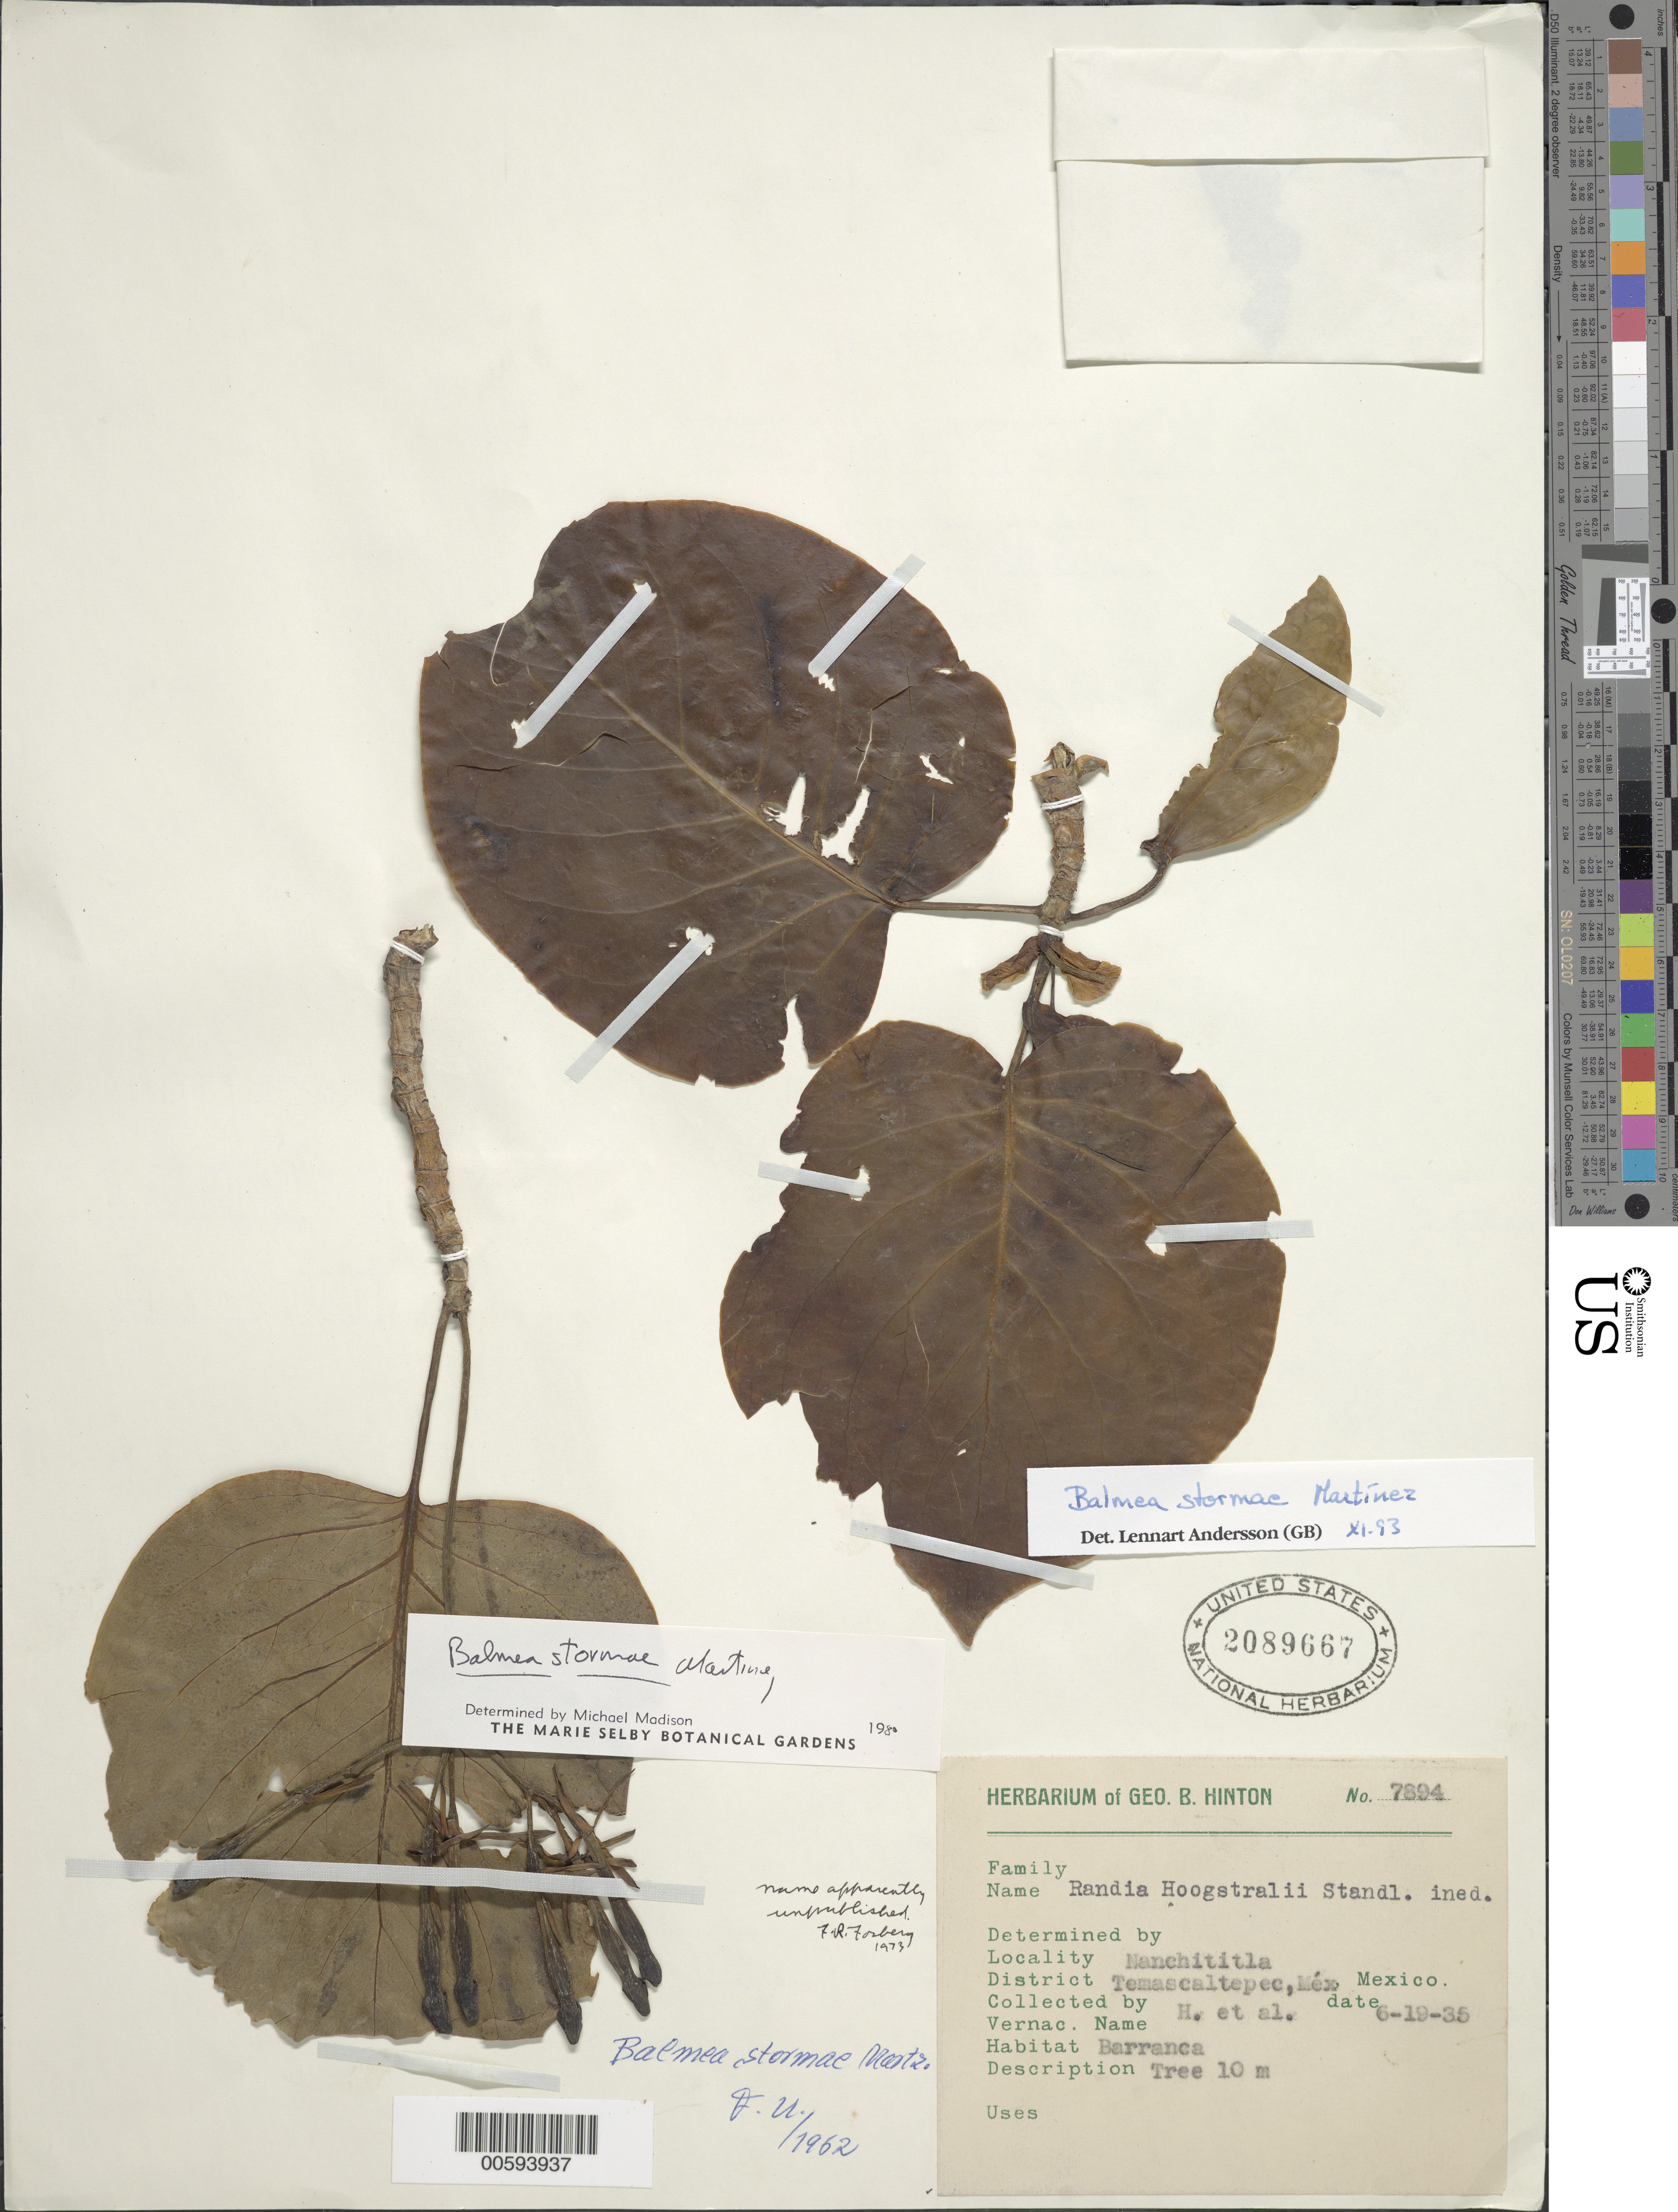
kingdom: Plantae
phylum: Tracheophyta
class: Magnoliopsida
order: Gentianales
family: Rubiaceae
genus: Balmea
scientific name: Balmea stormae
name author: Martínez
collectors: G. B. Hinton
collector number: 7894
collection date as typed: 19 Jun 1935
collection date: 1935-06-19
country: Mexico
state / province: México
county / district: Temascaltepec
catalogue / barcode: US 2089667